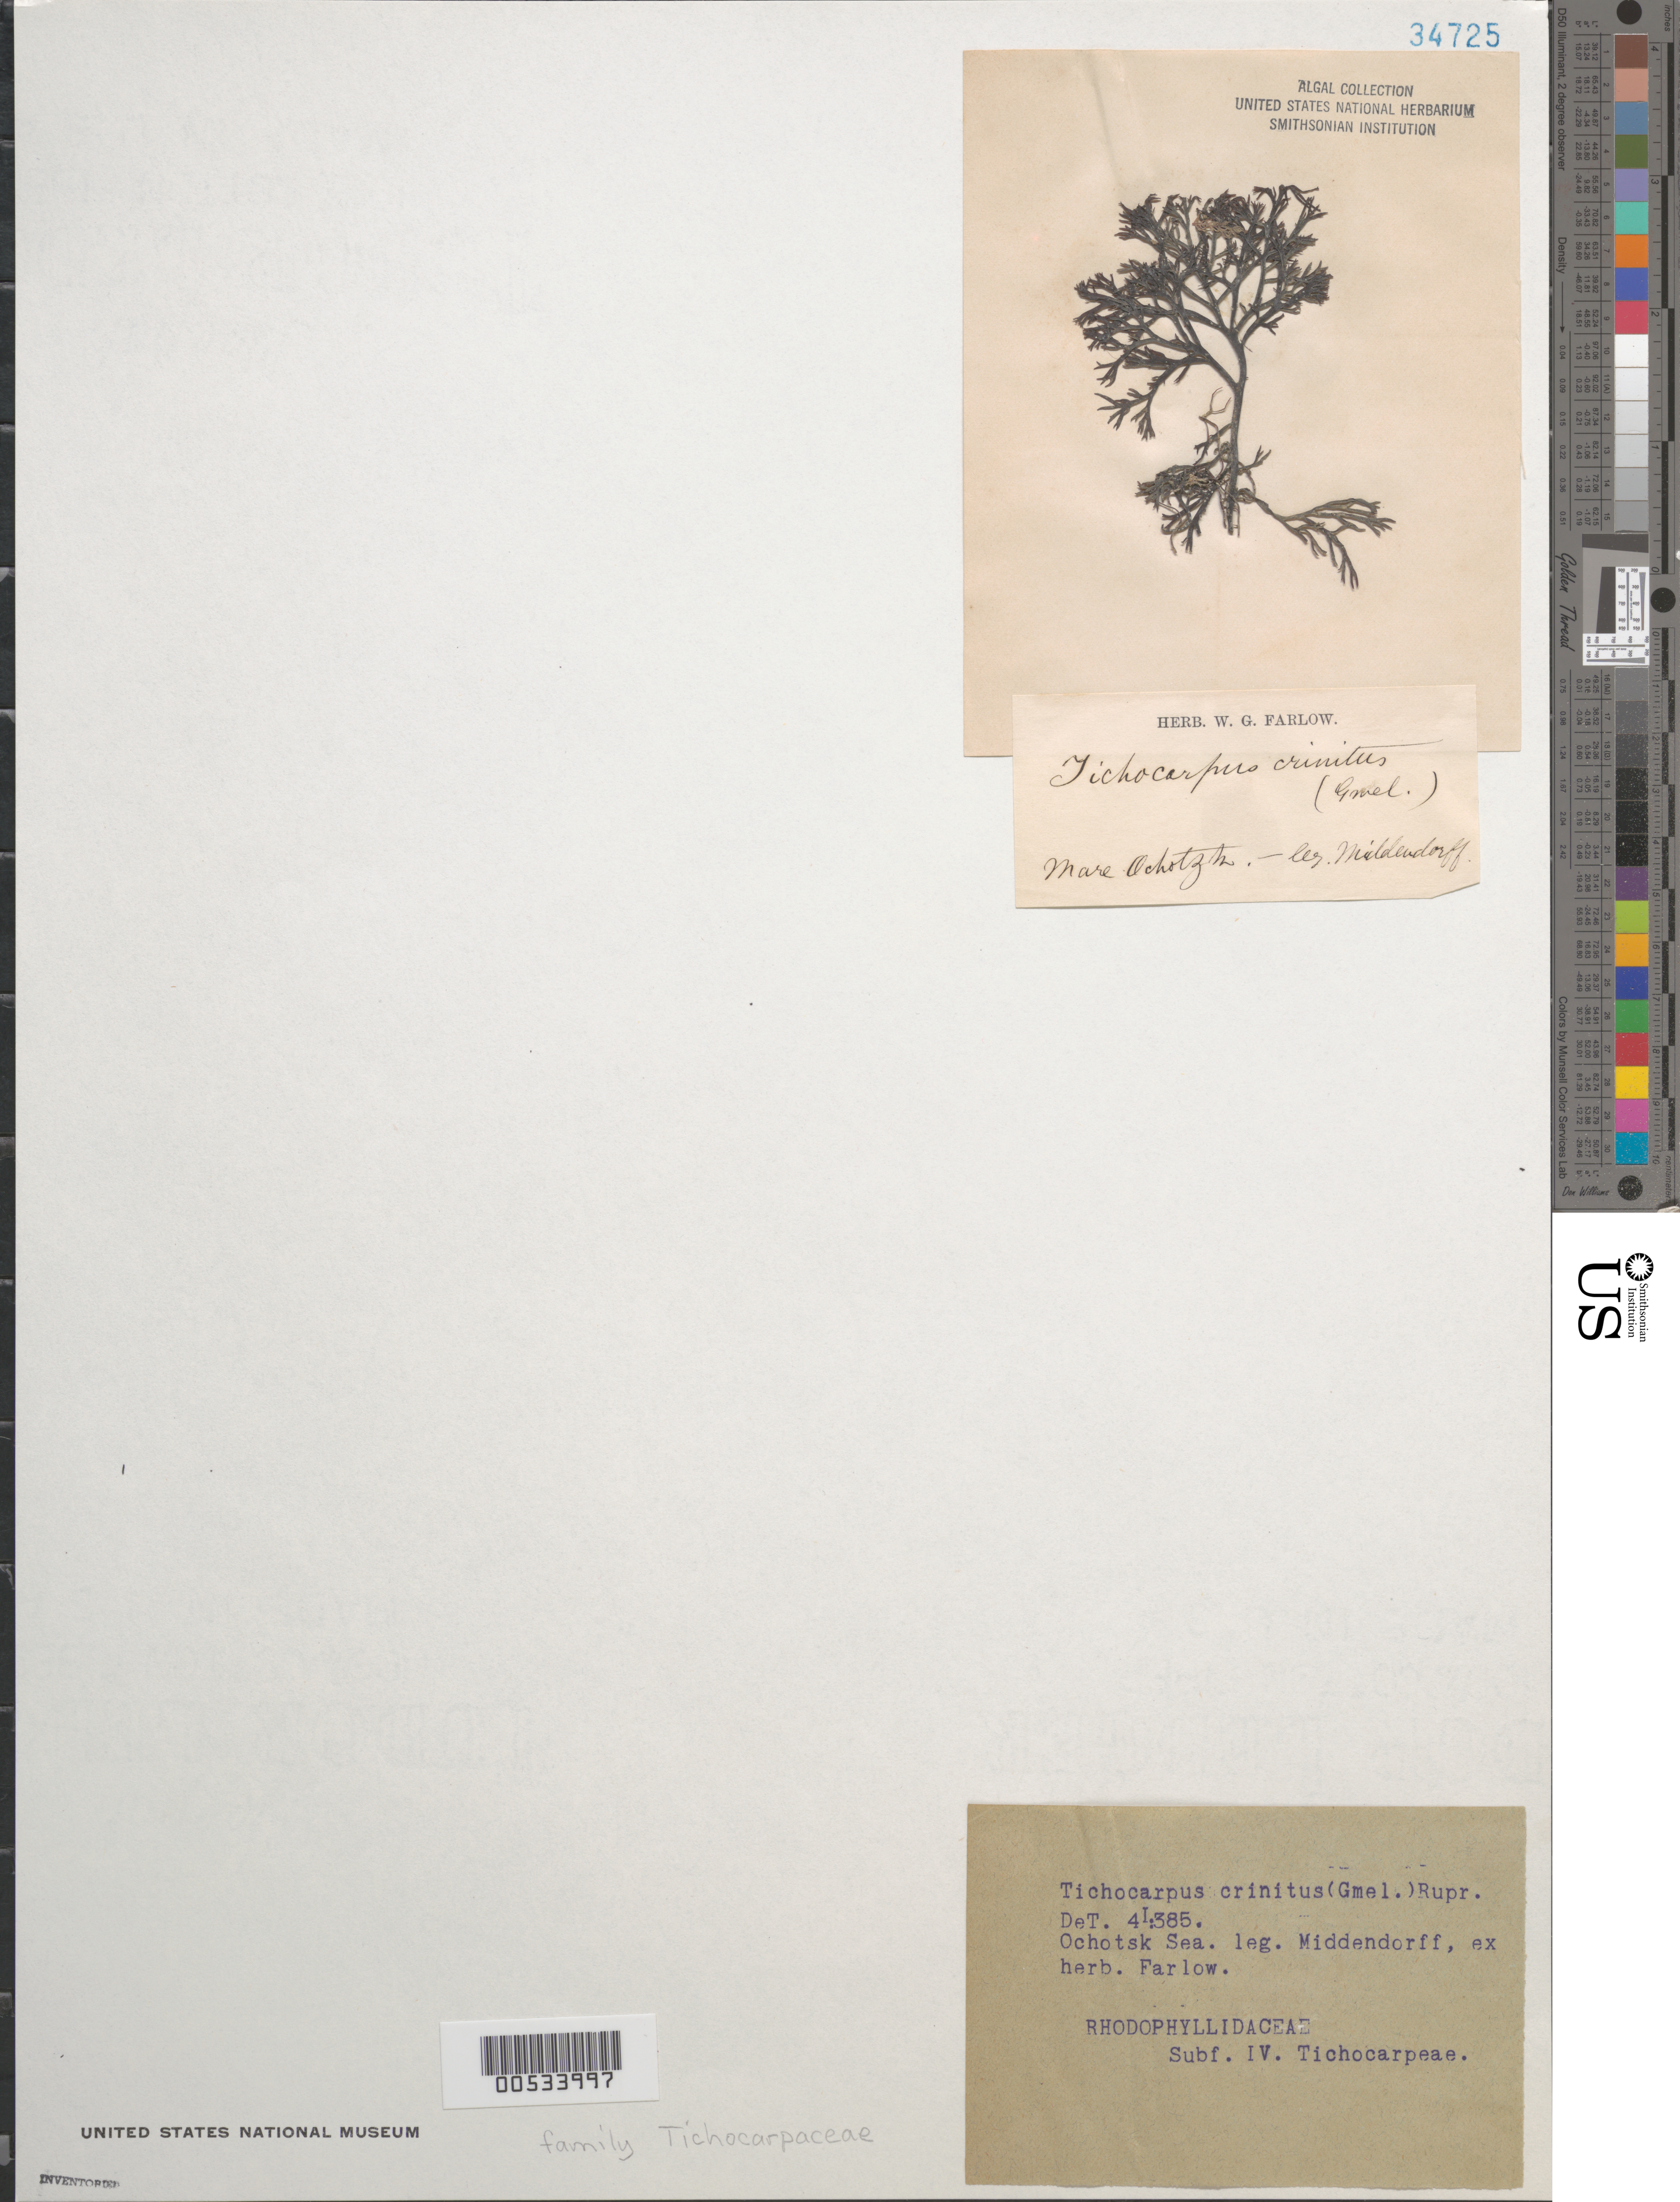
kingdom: Plantae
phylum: Rhodophyta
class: Florideophyceae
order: Gigartinales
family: Tichocarpaceae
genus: Tichocarpus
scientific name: Tichocarpus crinitus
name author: (S.G. Gmel.) Rupr.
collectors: A. Von Middendorff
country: Russian Federation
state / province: Khabarovsk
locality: Sea of Okhotsk (Mare Ochotzk)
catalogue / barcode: US 34725